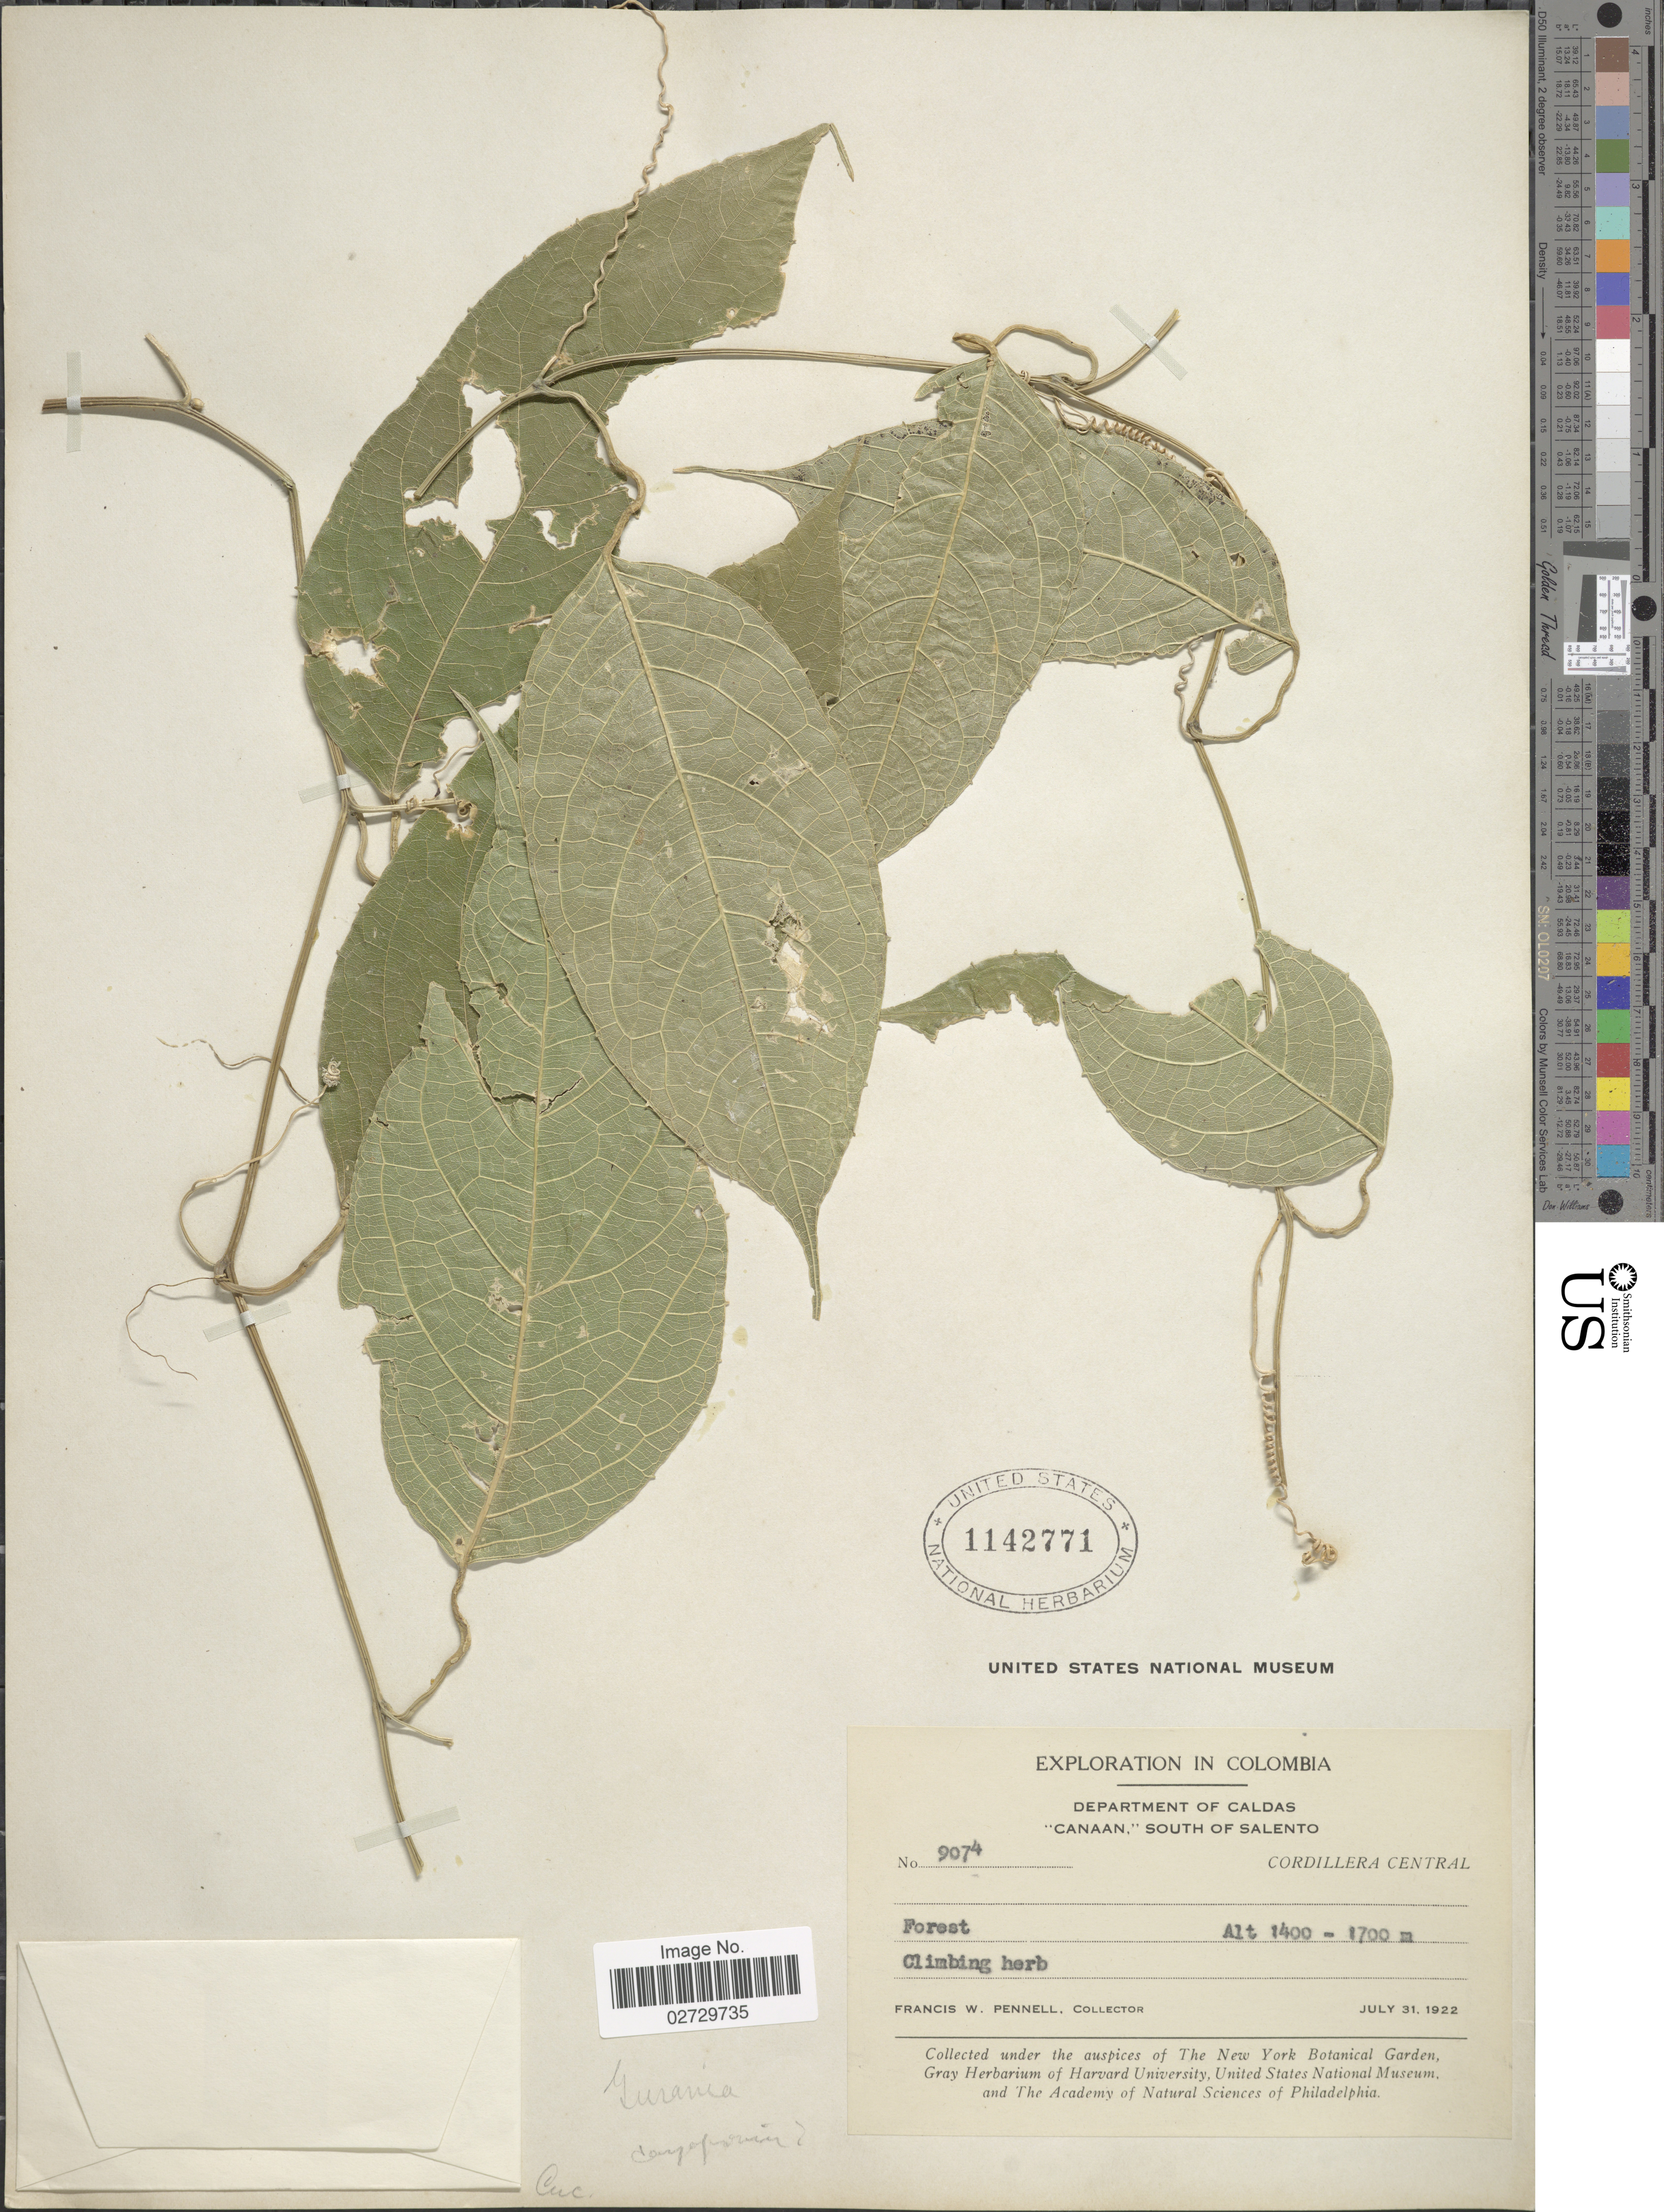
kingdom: Plantae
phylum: Tracheophyta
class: Magnoliopsida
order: Cucurbitales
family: Cucurbitaceae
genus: Cayaponia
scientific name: Cayaponia sp.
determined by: Nee, Michael H.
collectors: F. W. Pennell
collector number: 9074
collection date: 1922-07-31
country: Colombia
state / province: Caldas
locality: Department of Caldas. "Canaan," South of Salento. Cordillera Central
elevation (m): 1400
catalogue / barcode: US 1142771